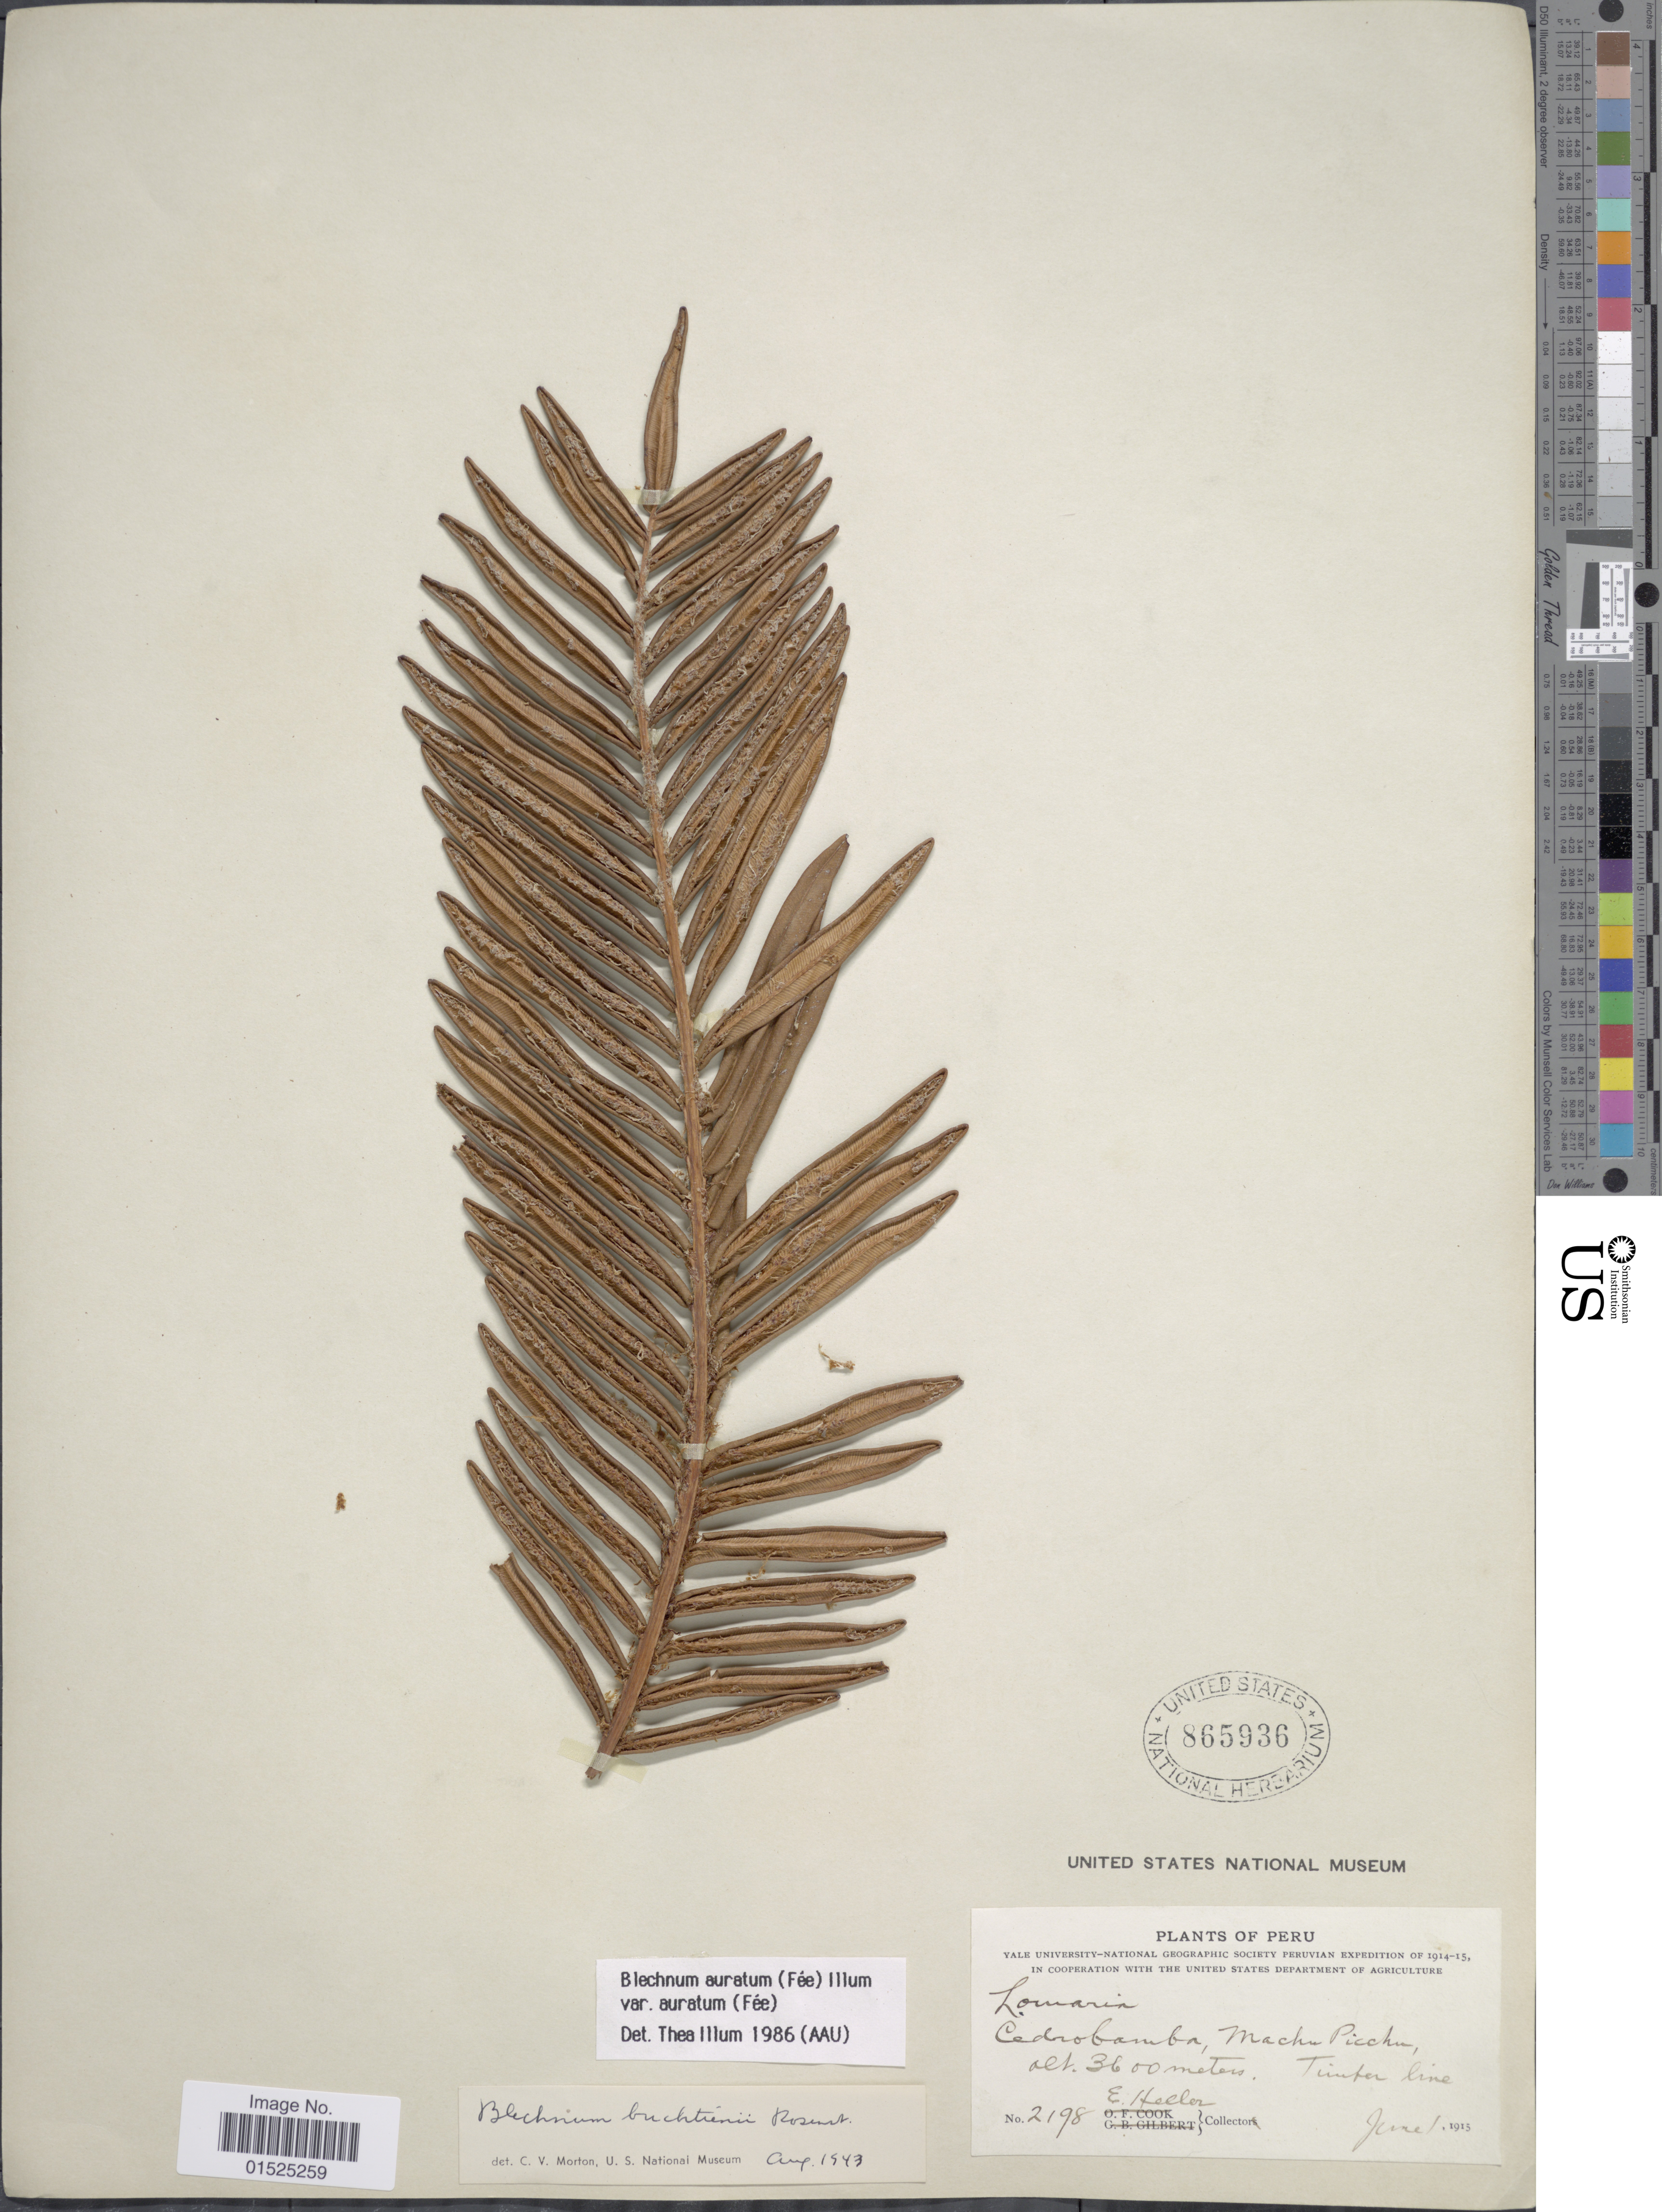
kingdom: Plantae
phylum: Tracheophyta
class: Polypodiopsida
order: Polypodiales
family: Blechnaceae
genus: Blechnum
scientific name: Blechnum auratum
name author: (Fée) R.M. Tryon & Stolze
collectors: E. Heller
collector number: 2198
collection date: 1915-06-01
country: Peru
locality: Timber line, Cedrobamba, Machu Picchu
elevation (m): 3600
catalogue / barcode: US 865936